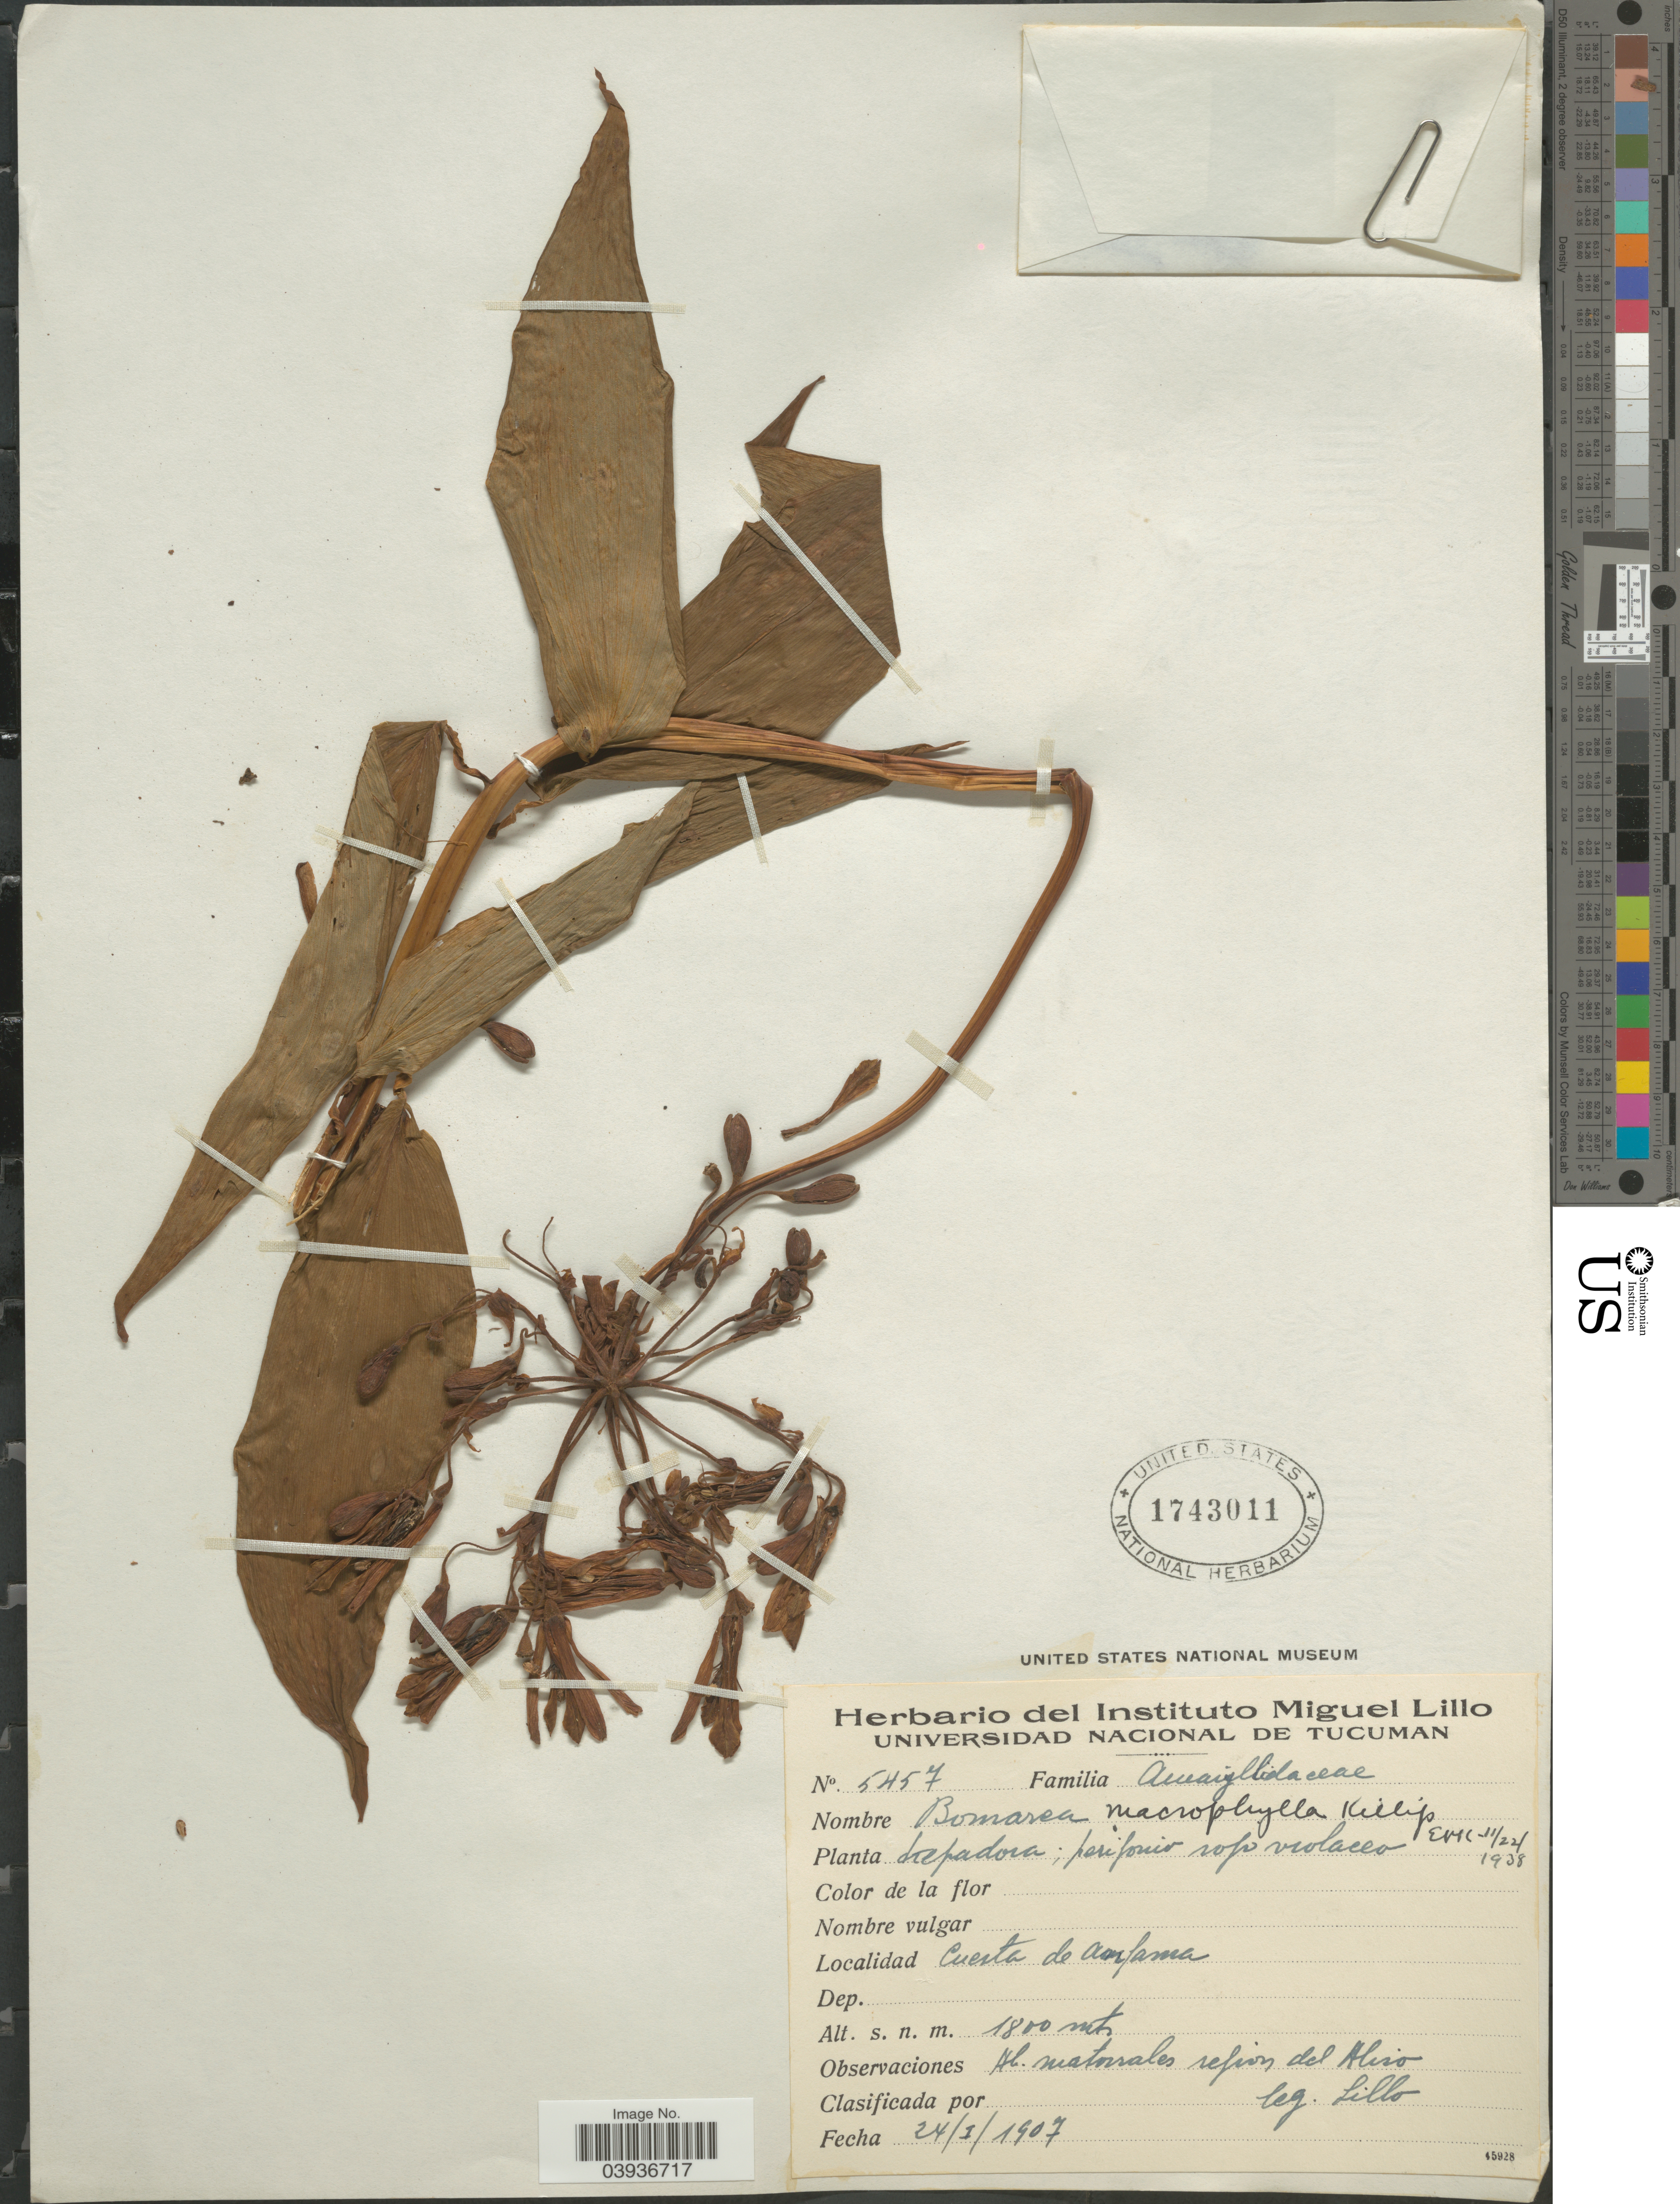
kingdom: Plantae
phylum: Tracheophyta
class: Liliopsida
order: Liliales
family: Alstroemeriaceae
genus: Bomarea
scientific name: Bomarea ovata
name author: (Cav.) Mirb.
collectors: M. Lillo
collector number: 5457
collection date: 1907-01-24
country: Argentina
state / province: Tucuman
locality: Cuesta de Anfama.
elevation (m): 1800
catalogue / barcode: US 1743011